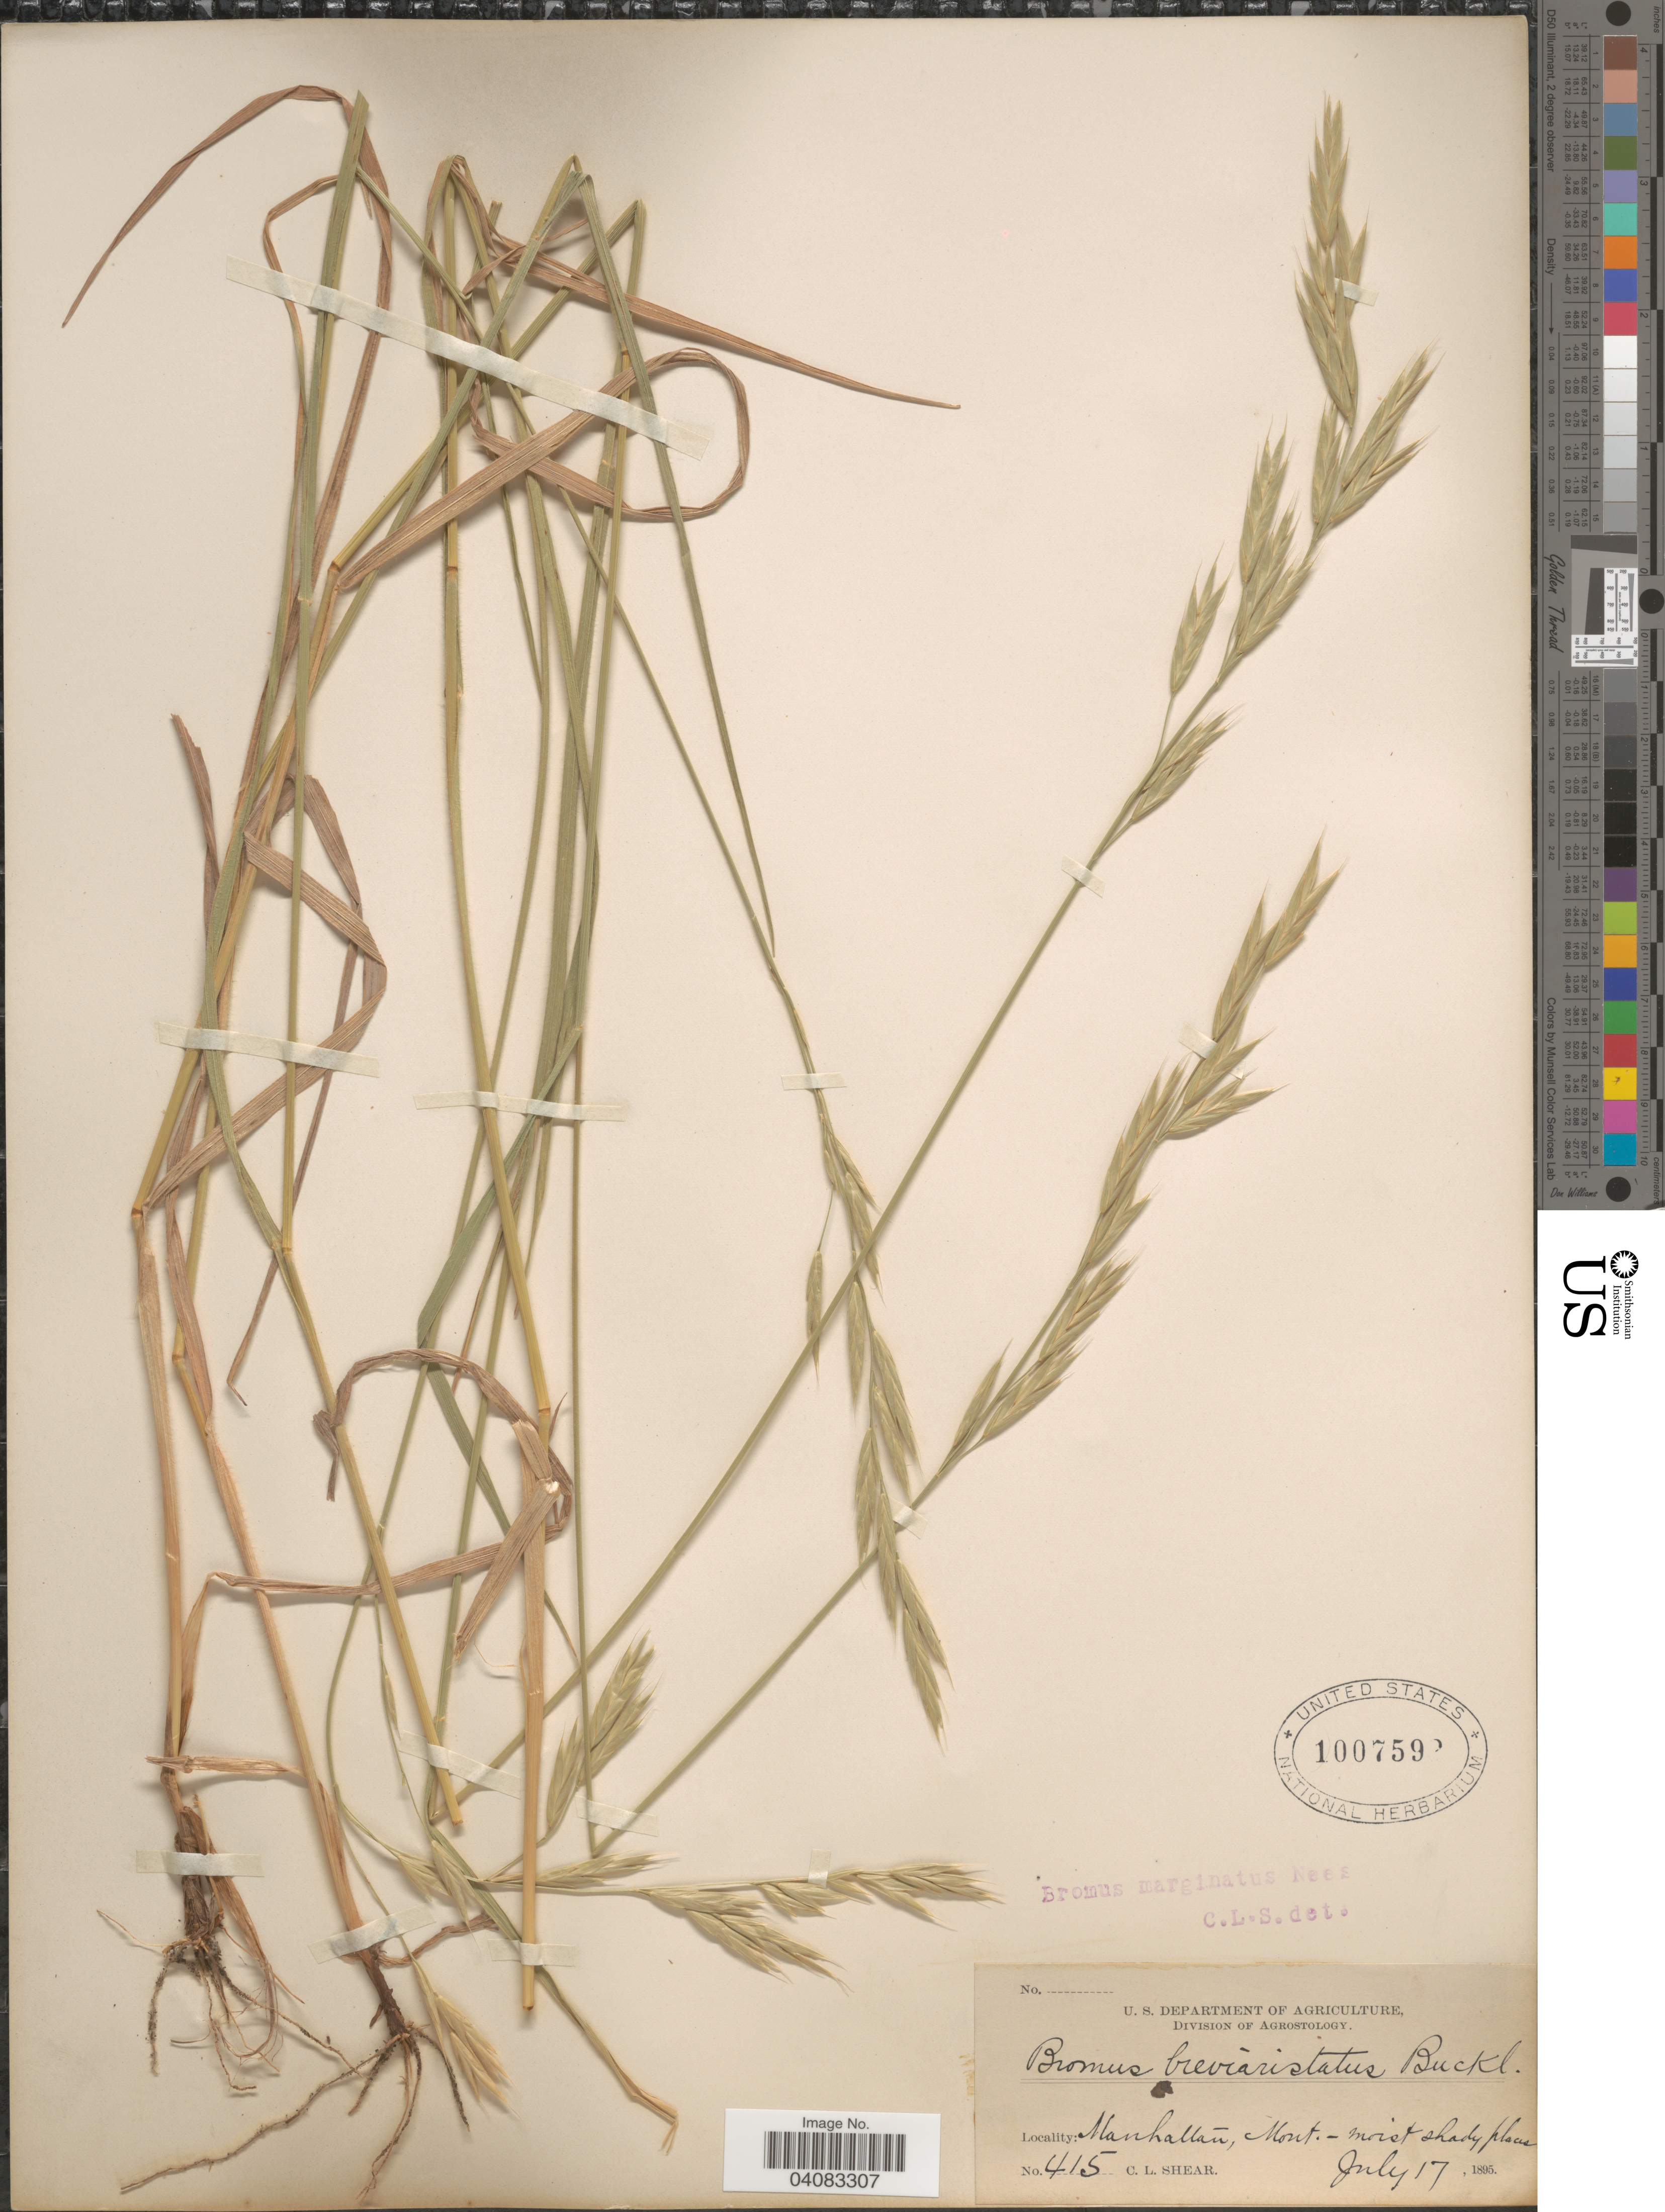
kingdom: Plantae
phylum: Tracheophyta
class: Liliopsida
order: Poales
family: Poaceae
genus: Bromus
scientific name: Bromus marginatus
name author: Nees ex Steud.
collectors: C. L. Shear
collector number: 415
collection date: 1895-07-17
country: United States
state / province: Montana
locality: Manhattan.